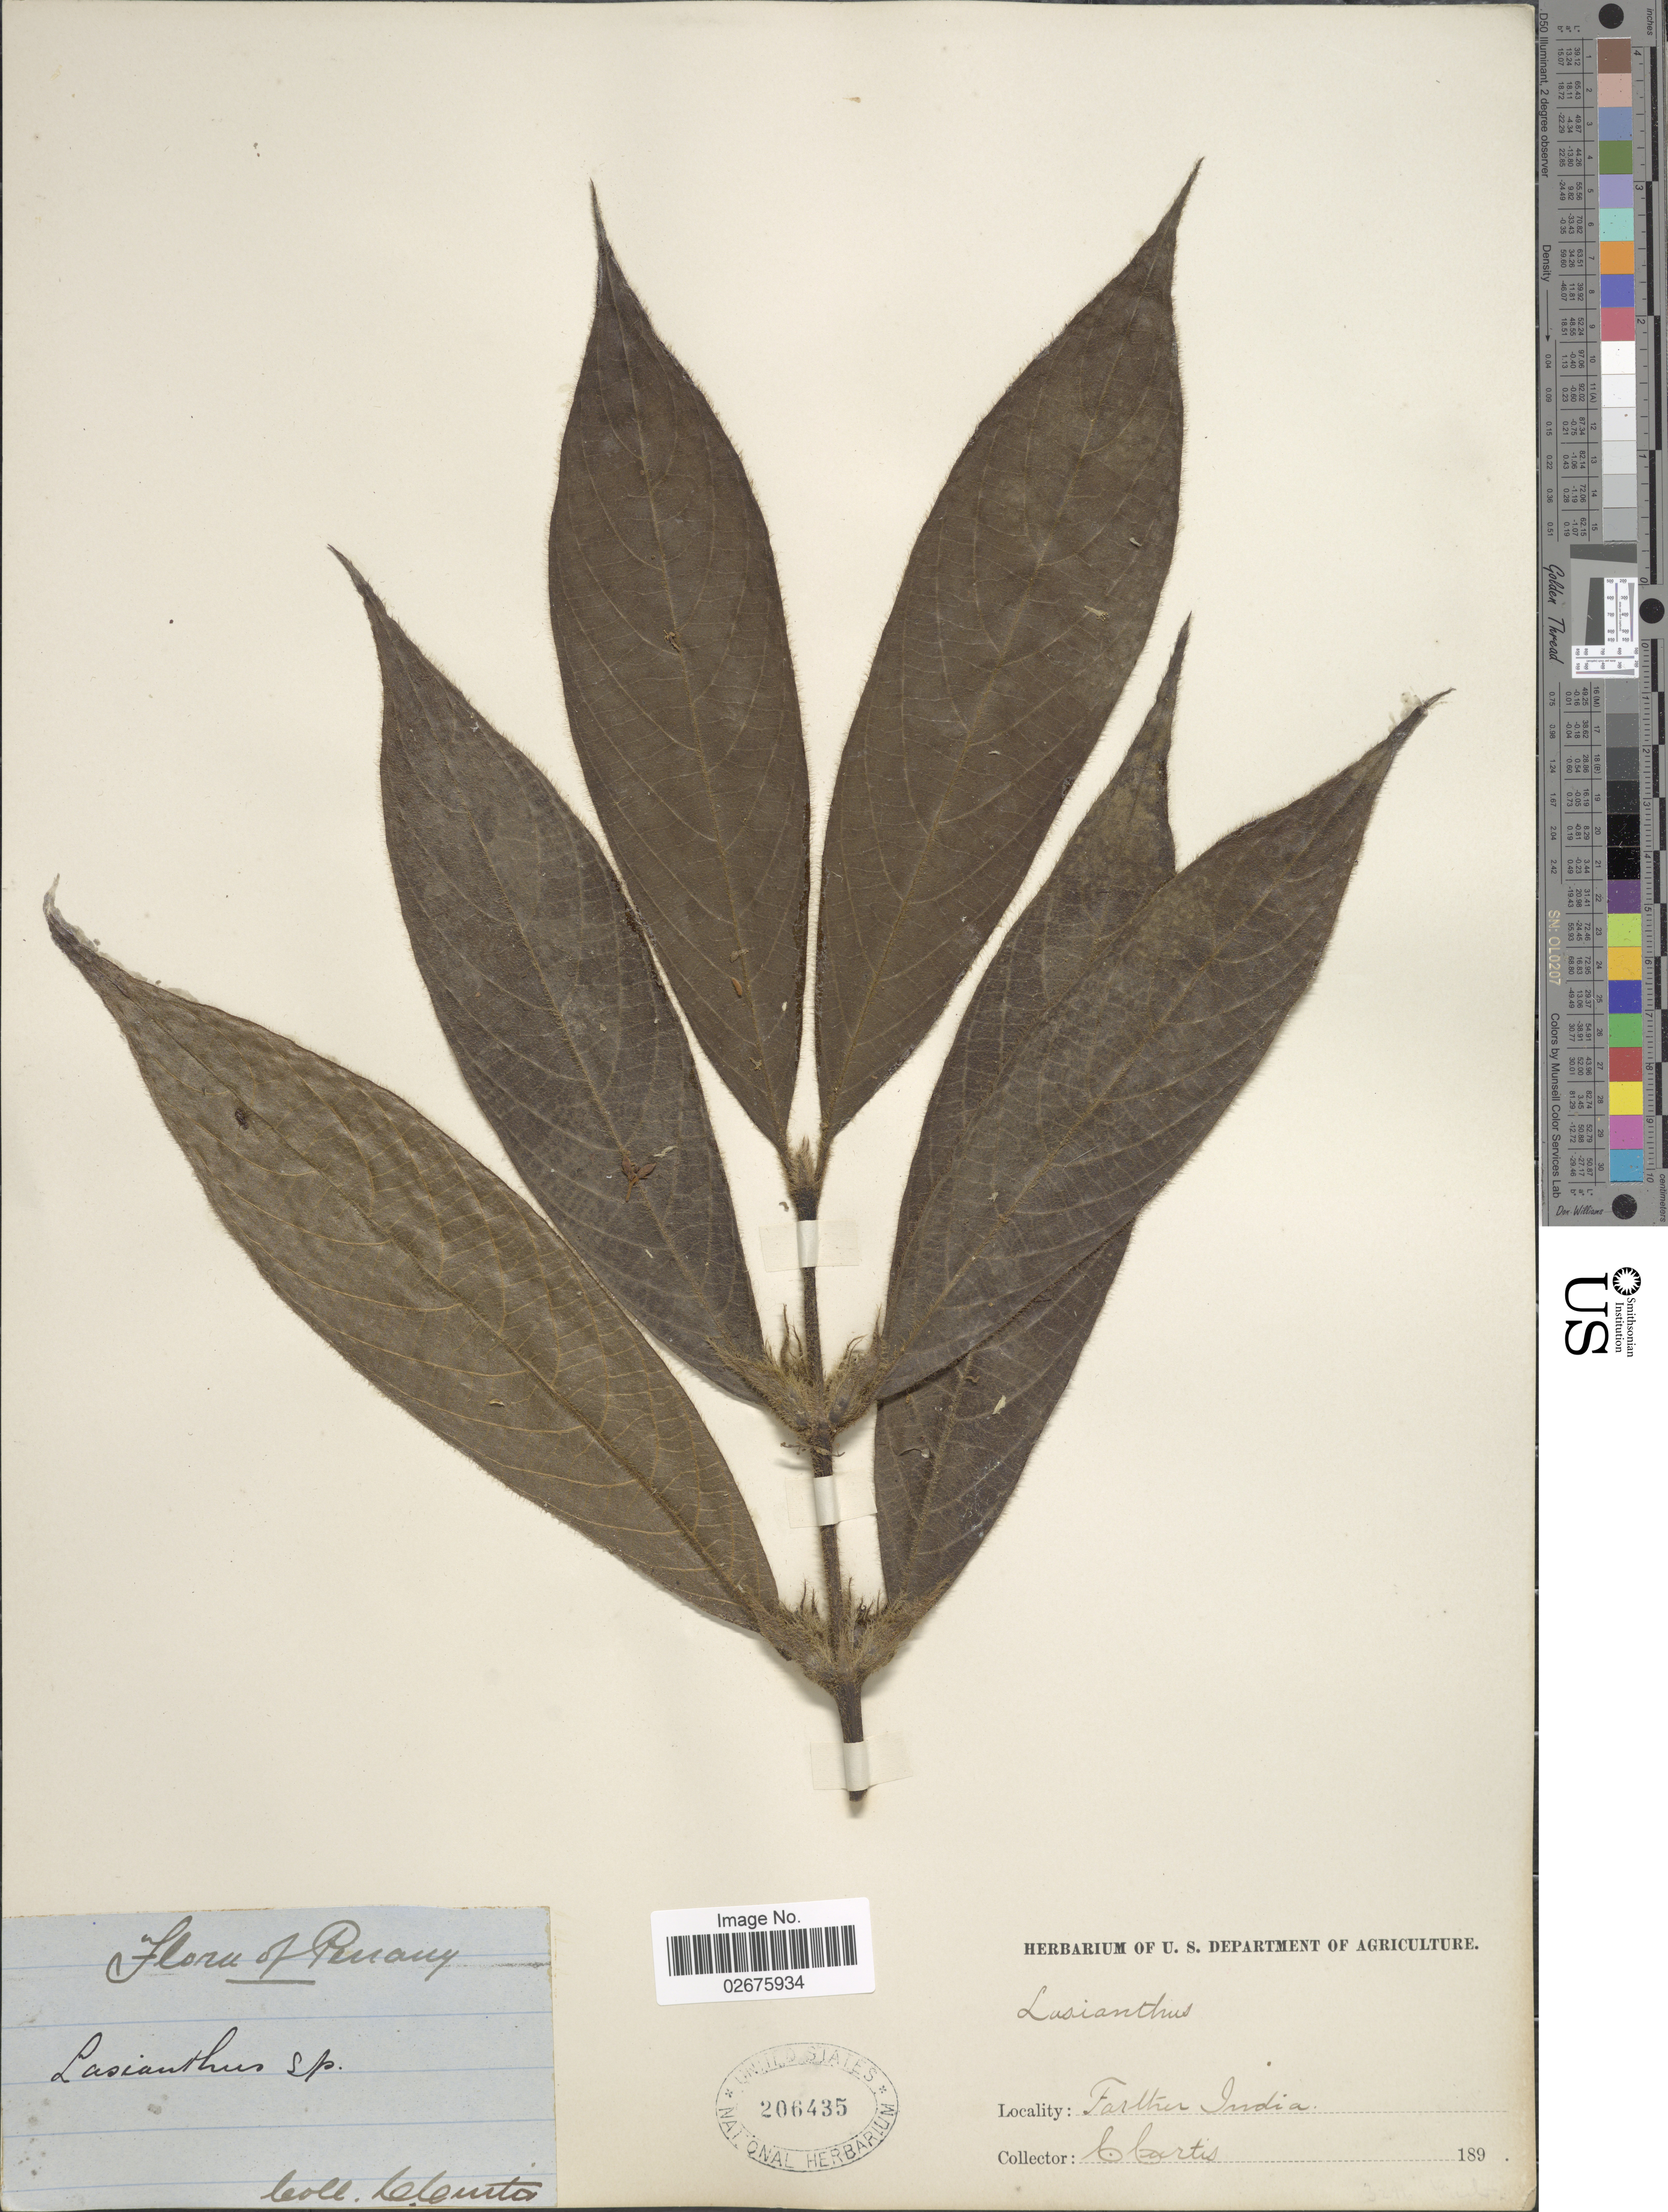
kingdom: Plantae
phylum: Tracheophyta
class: Magnoliopsida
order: Gentianales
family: Rubiaceae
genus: Lasianthus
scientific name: Lasianthus sp.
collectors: C. Curtis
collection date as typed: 189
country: Malaysia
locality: Penang, Farther India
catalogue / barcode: US 206435